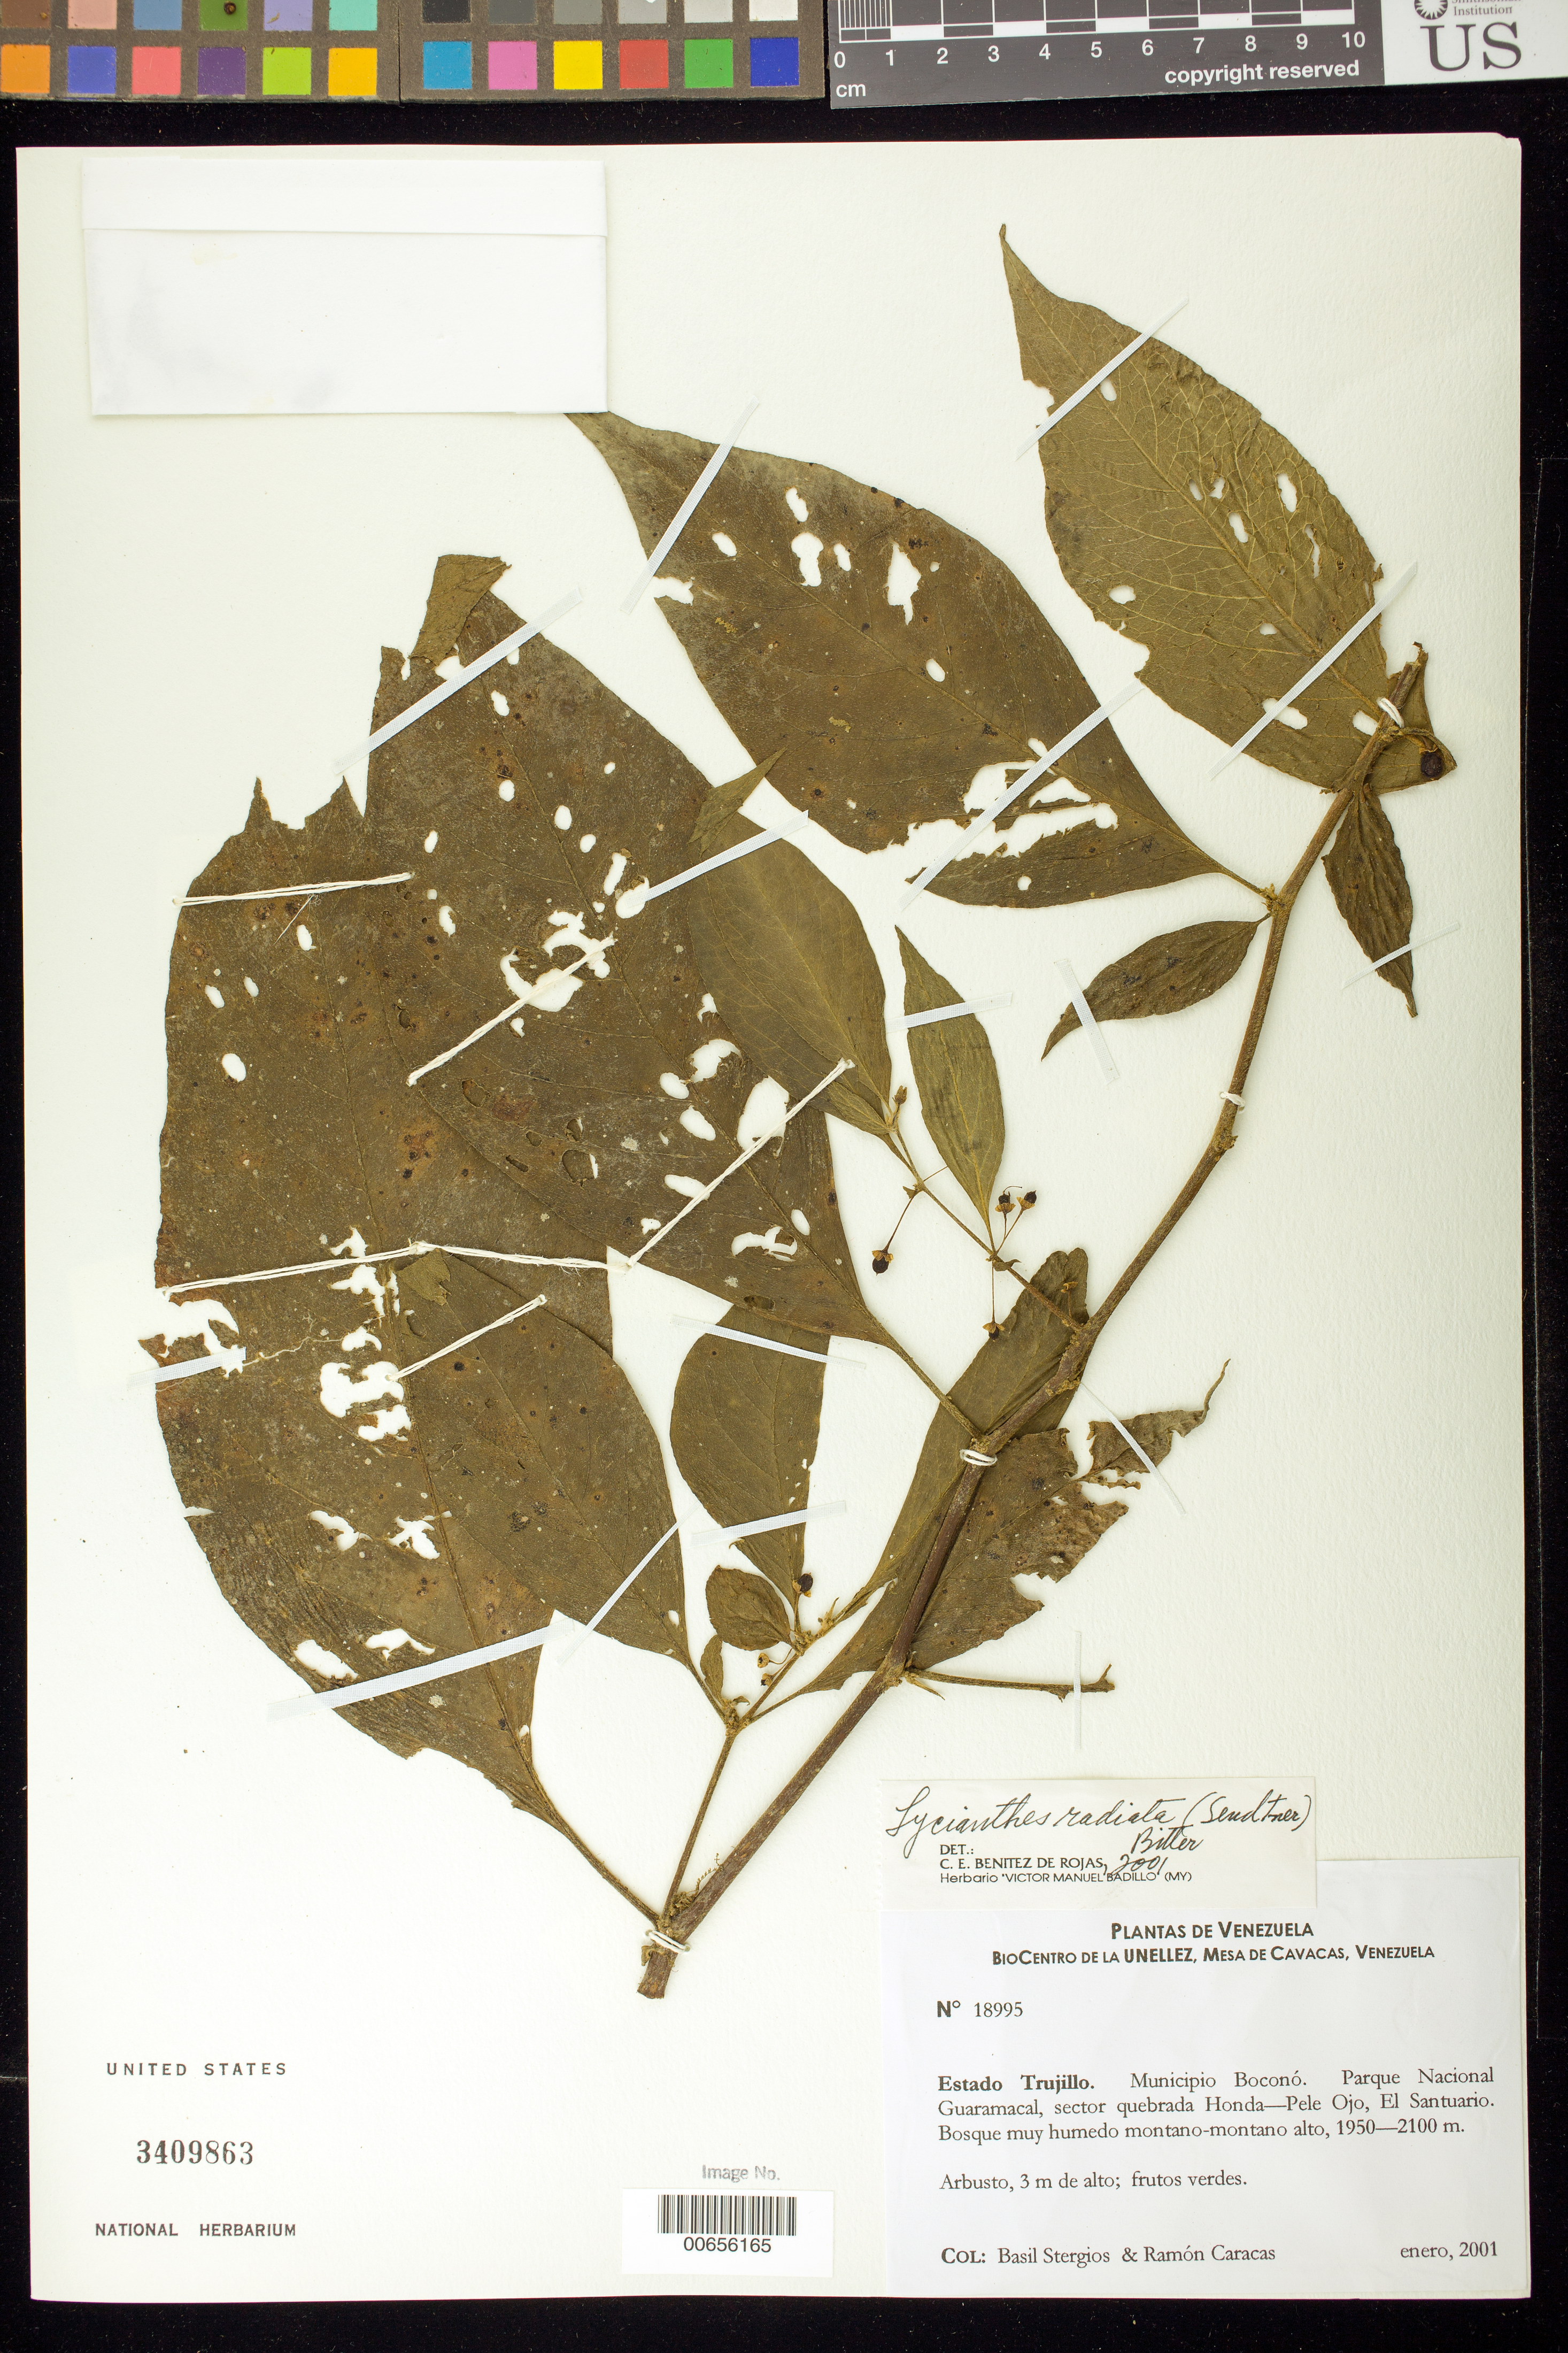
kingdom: Plantae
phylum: Tracheophyta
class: Magnoliopsida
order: Solanales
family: Solanaceae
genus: Lycianthes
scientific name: Lycianthes radiata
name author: (Sendtn.) Bitter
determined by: Benítez, C. E.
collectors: B. G. Stergios & R. Caracas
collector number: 18995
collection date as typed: Jan 2001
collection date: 2001-01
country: Venezuela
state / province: Trujillo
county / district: Boconó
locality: Parque Nacional Guaramacal, sector quebrada Honda-Pele Ojo, El Santuario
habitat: Bosque muy húmedo montano-montano alto.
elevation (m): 1950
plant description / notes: CTES, MY, PORT, US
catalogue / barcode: US 3409863